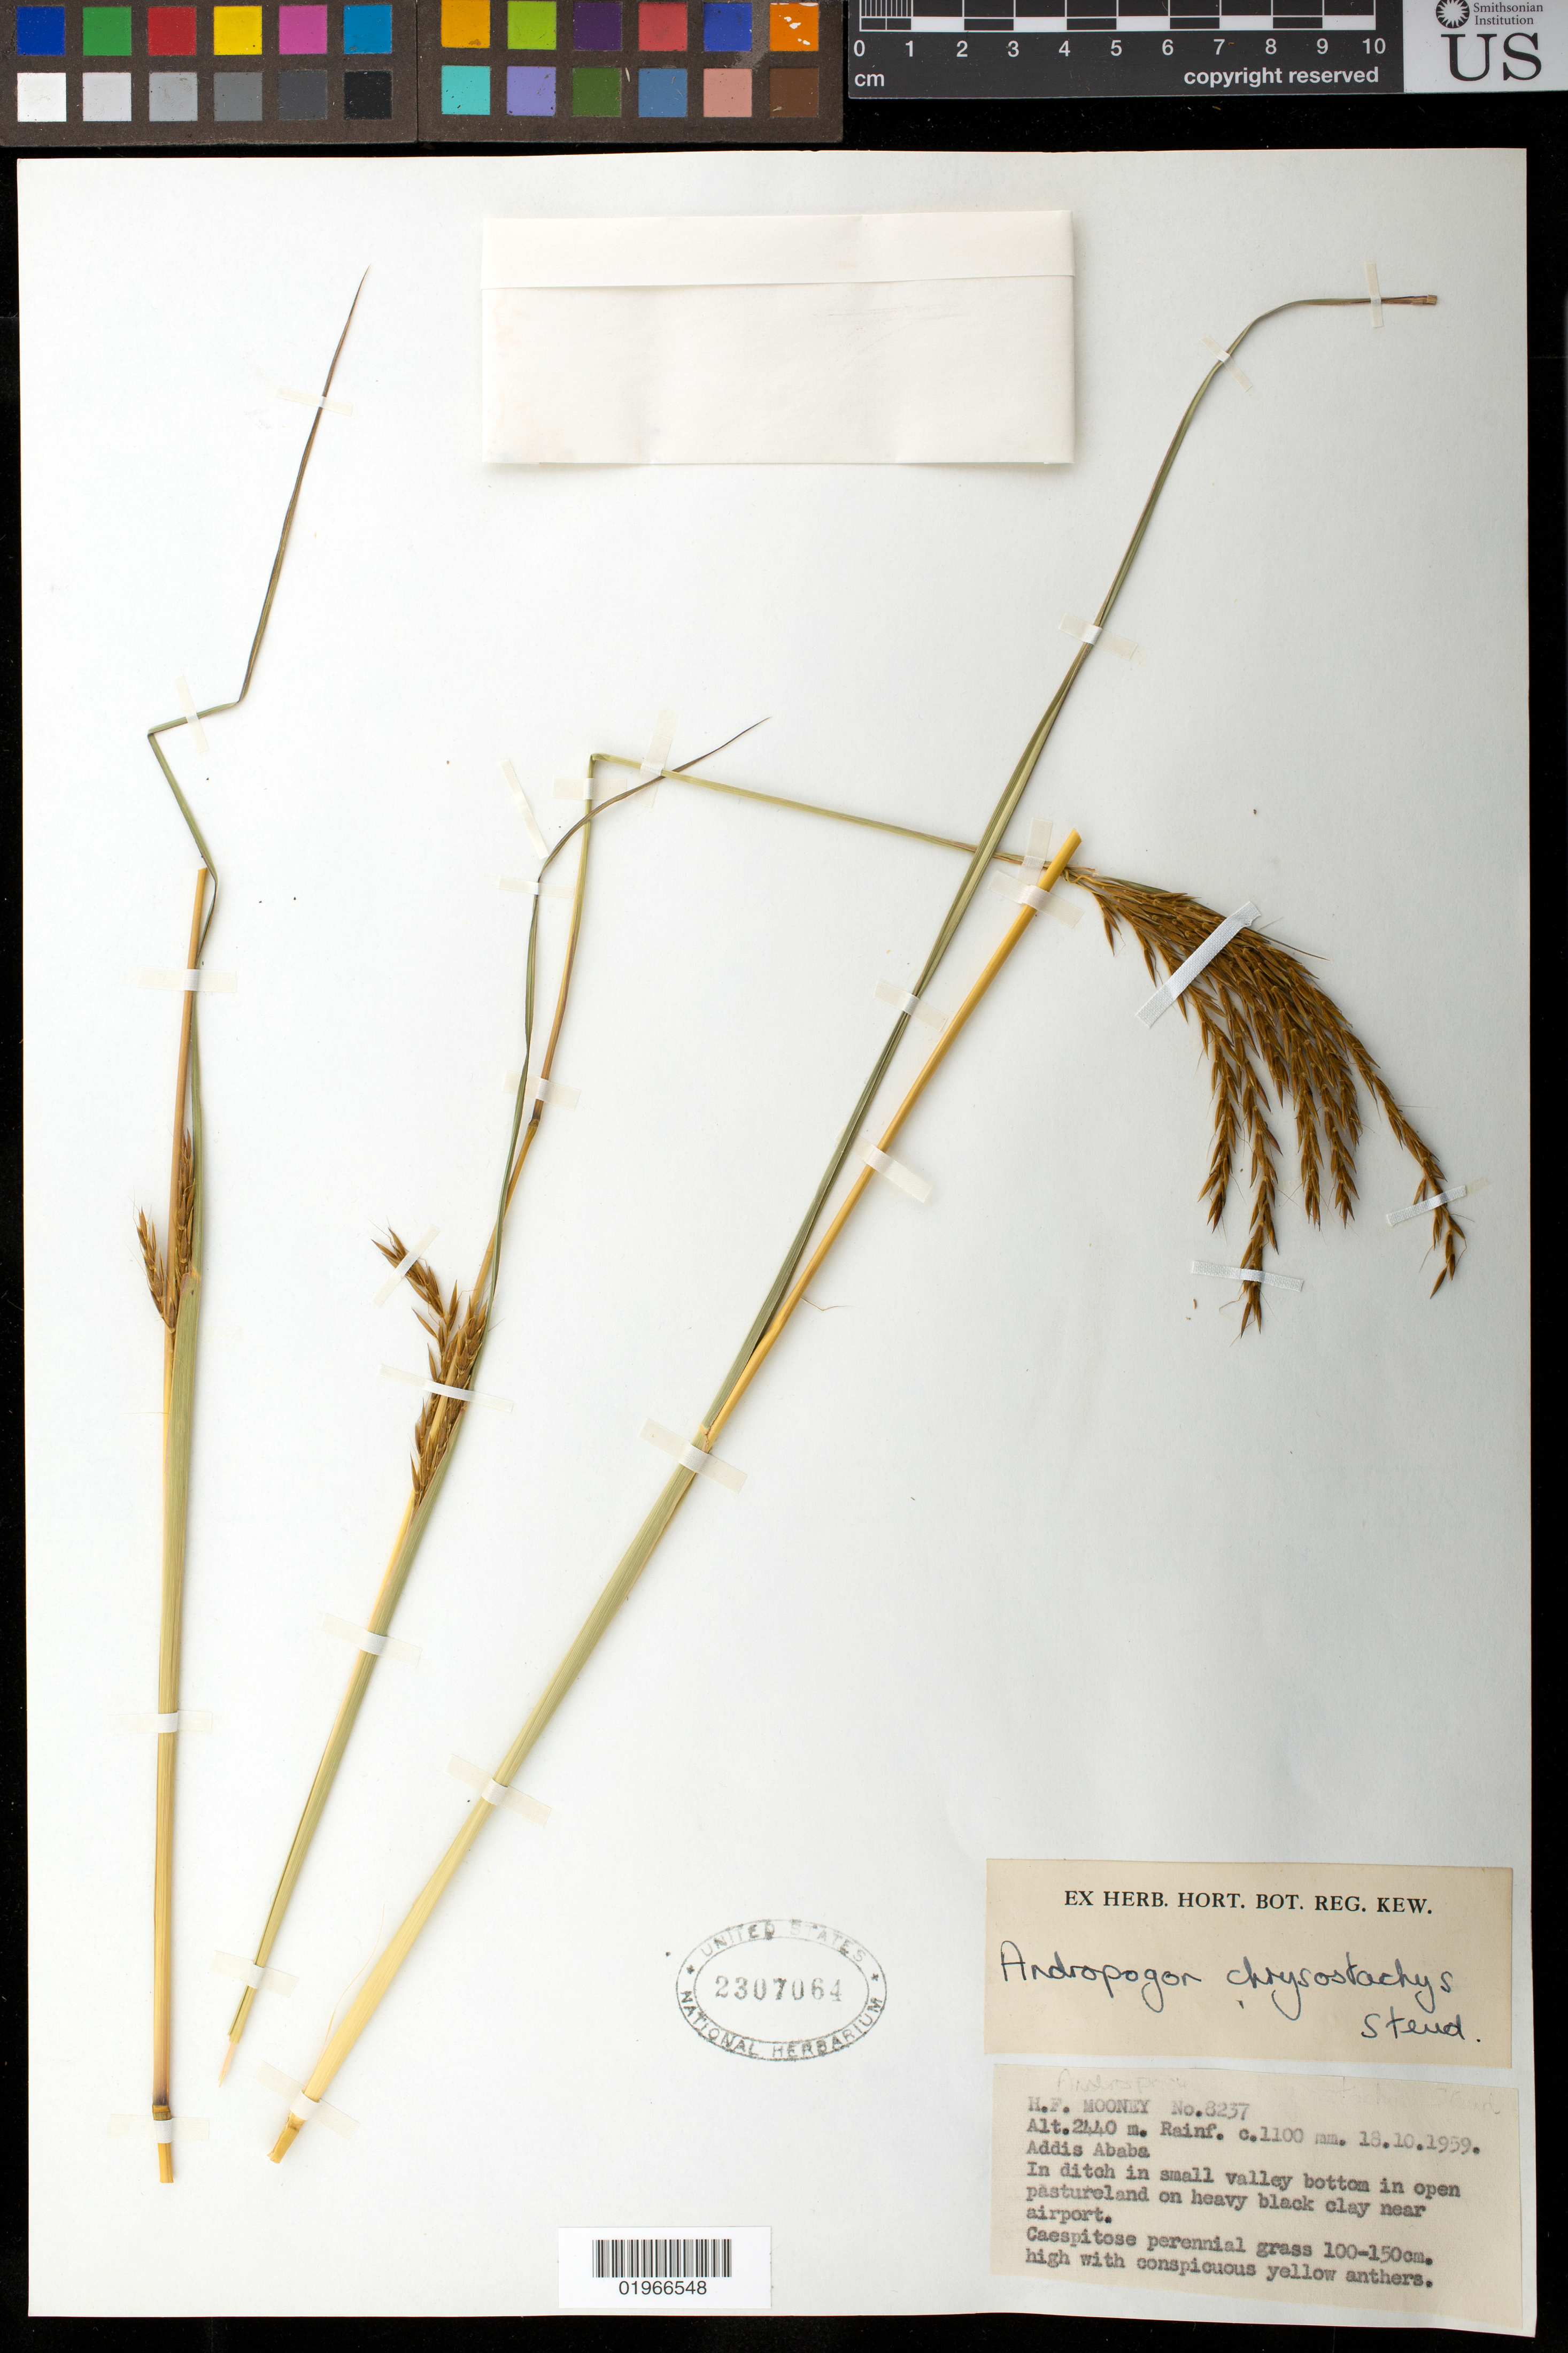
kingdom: Plantae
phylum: Tracheophyta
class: Liliopsida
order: Poales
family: Poaceae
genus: Andropogon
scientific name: Andropogon chrysostachyus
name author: Steud.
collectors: H. Mooney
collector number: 8237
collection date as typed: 18.10.1959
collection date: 1959-10-18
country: Ethiopia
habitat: In ditch in small valley bottom in open pastureland on heavy black clay near airport.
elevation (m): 2440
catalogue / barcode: US 2307064